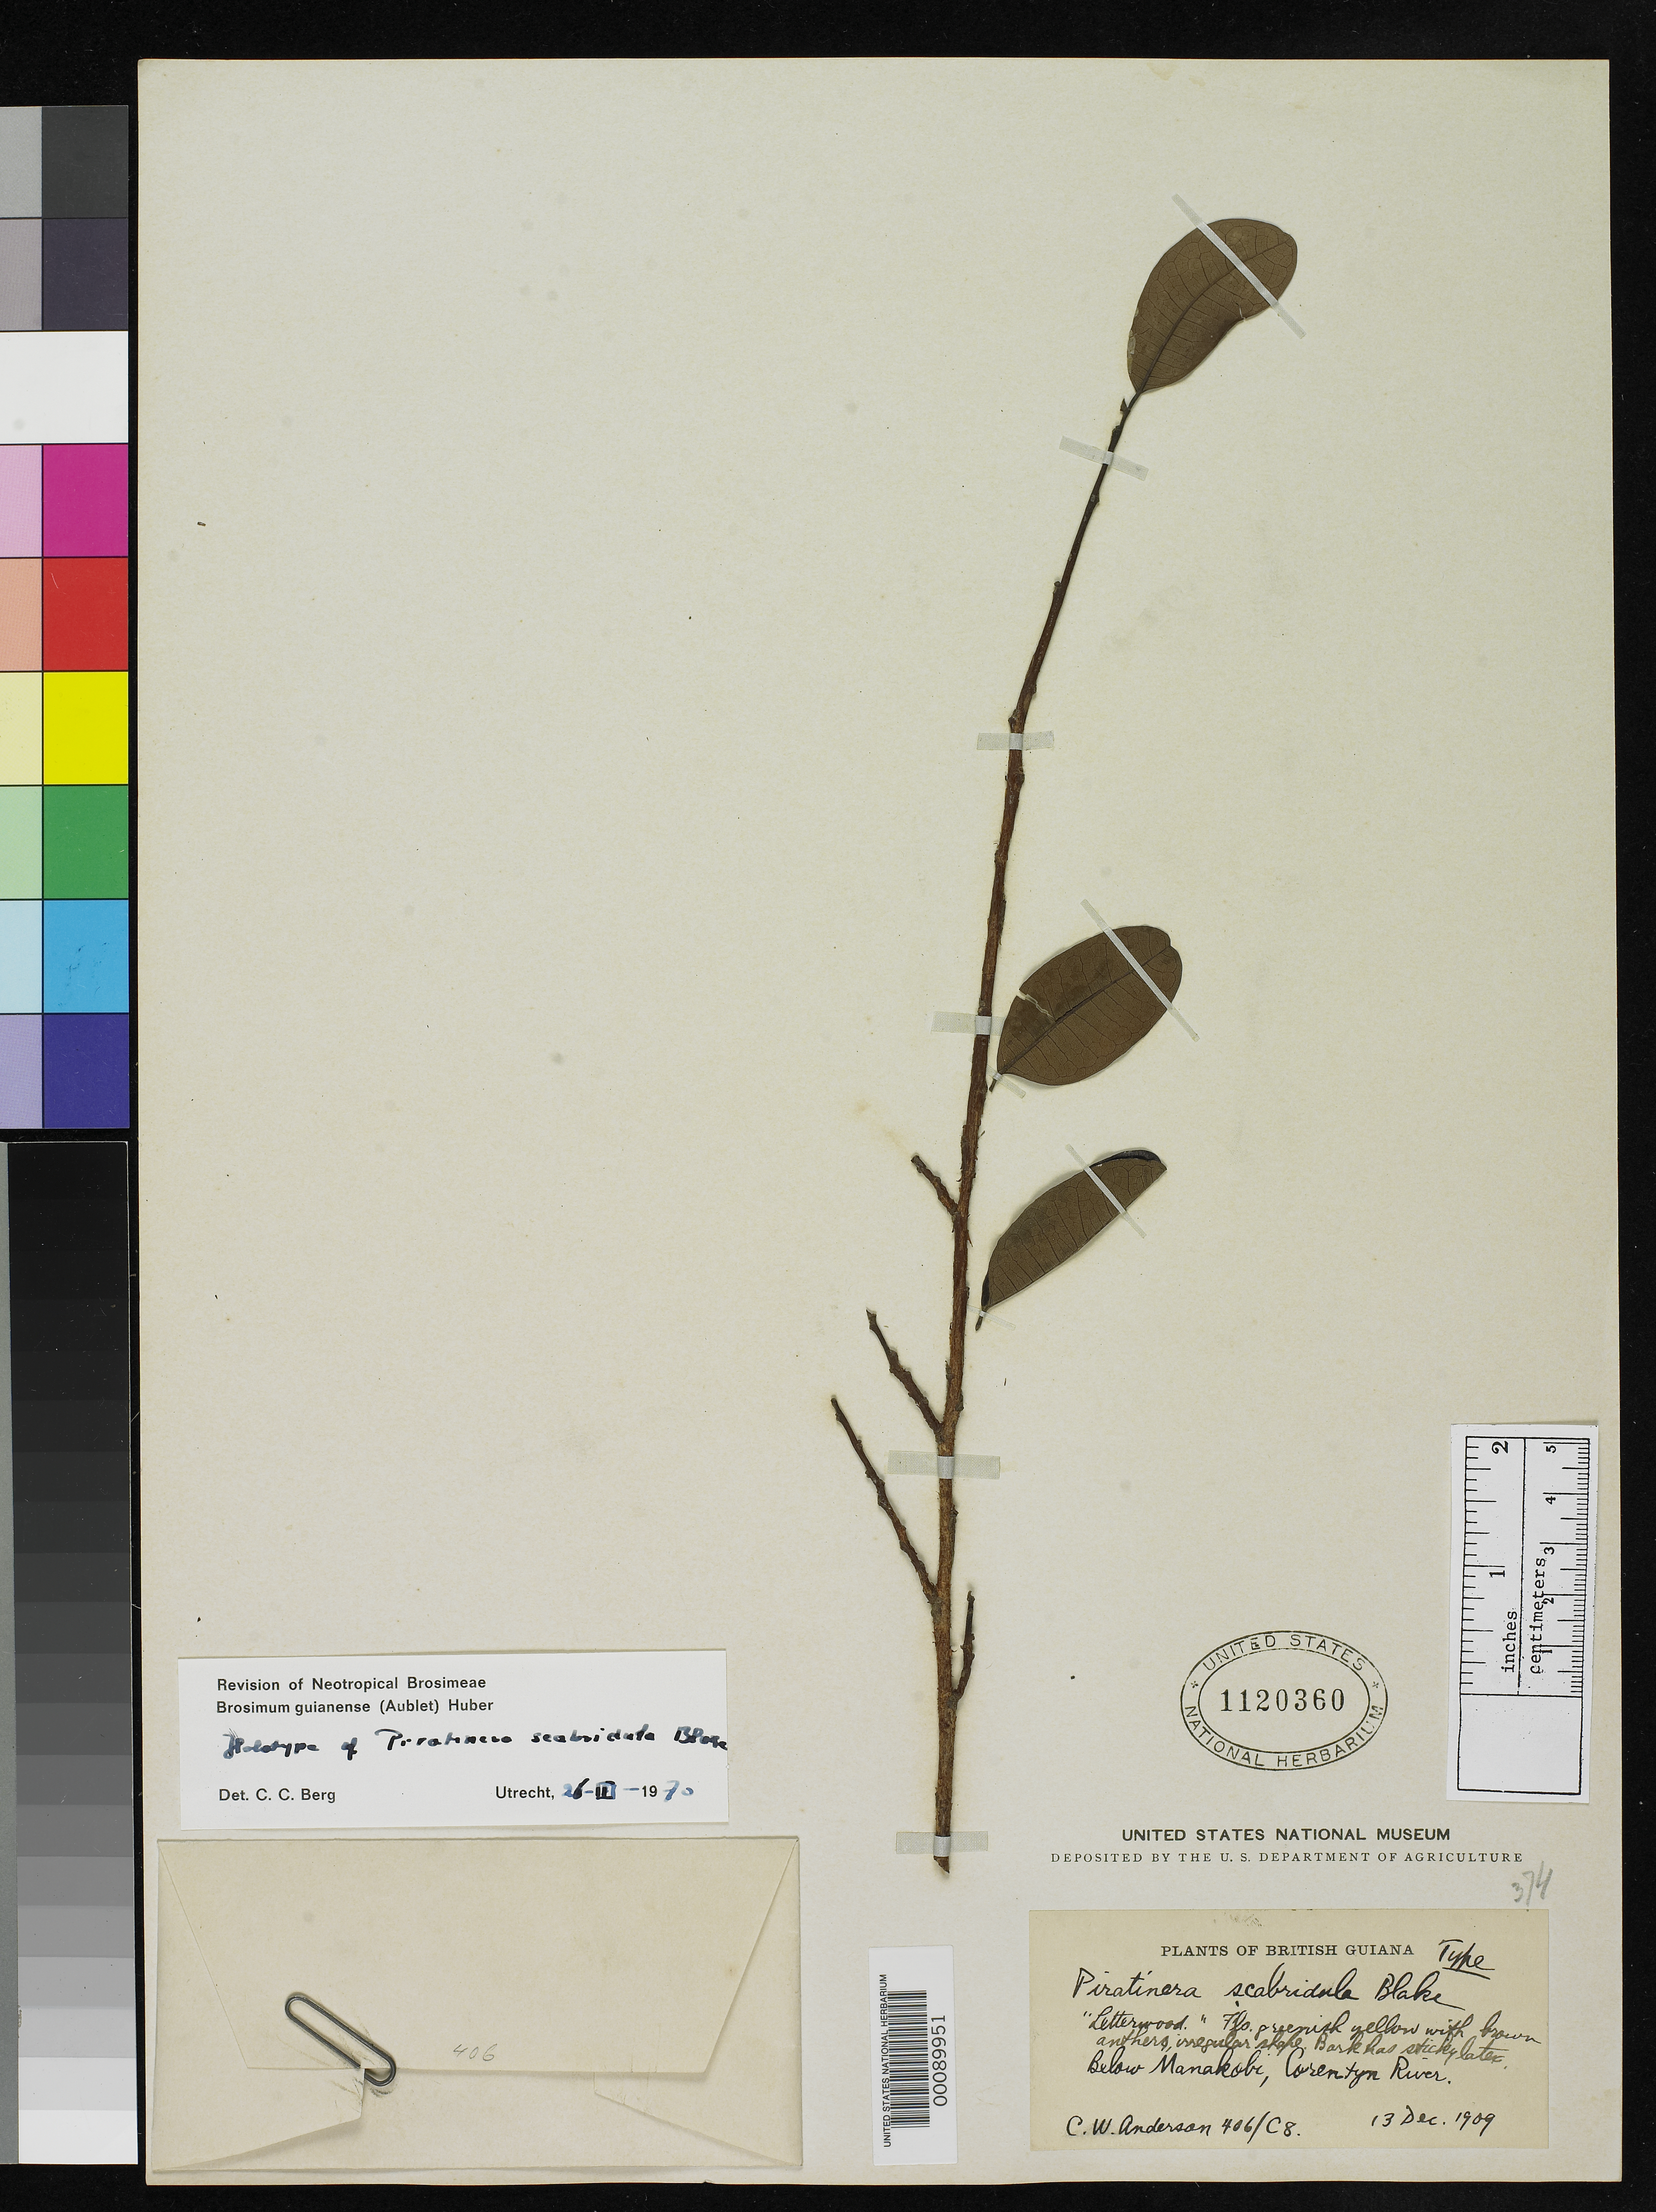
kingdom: Plantae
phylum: Tracheophyta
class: Magnoliopsida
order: Rosales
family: Moraceae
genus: Piratinera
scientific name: Piratinera scabridula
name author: S.F. Blake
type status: Holotype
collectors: C. W. Anderson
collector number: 406/c8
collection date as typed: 13 Dec 1909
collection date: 1909-12-13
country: Guyana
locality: Below Manakobi, Corentyn River.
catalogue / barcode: US 1120360